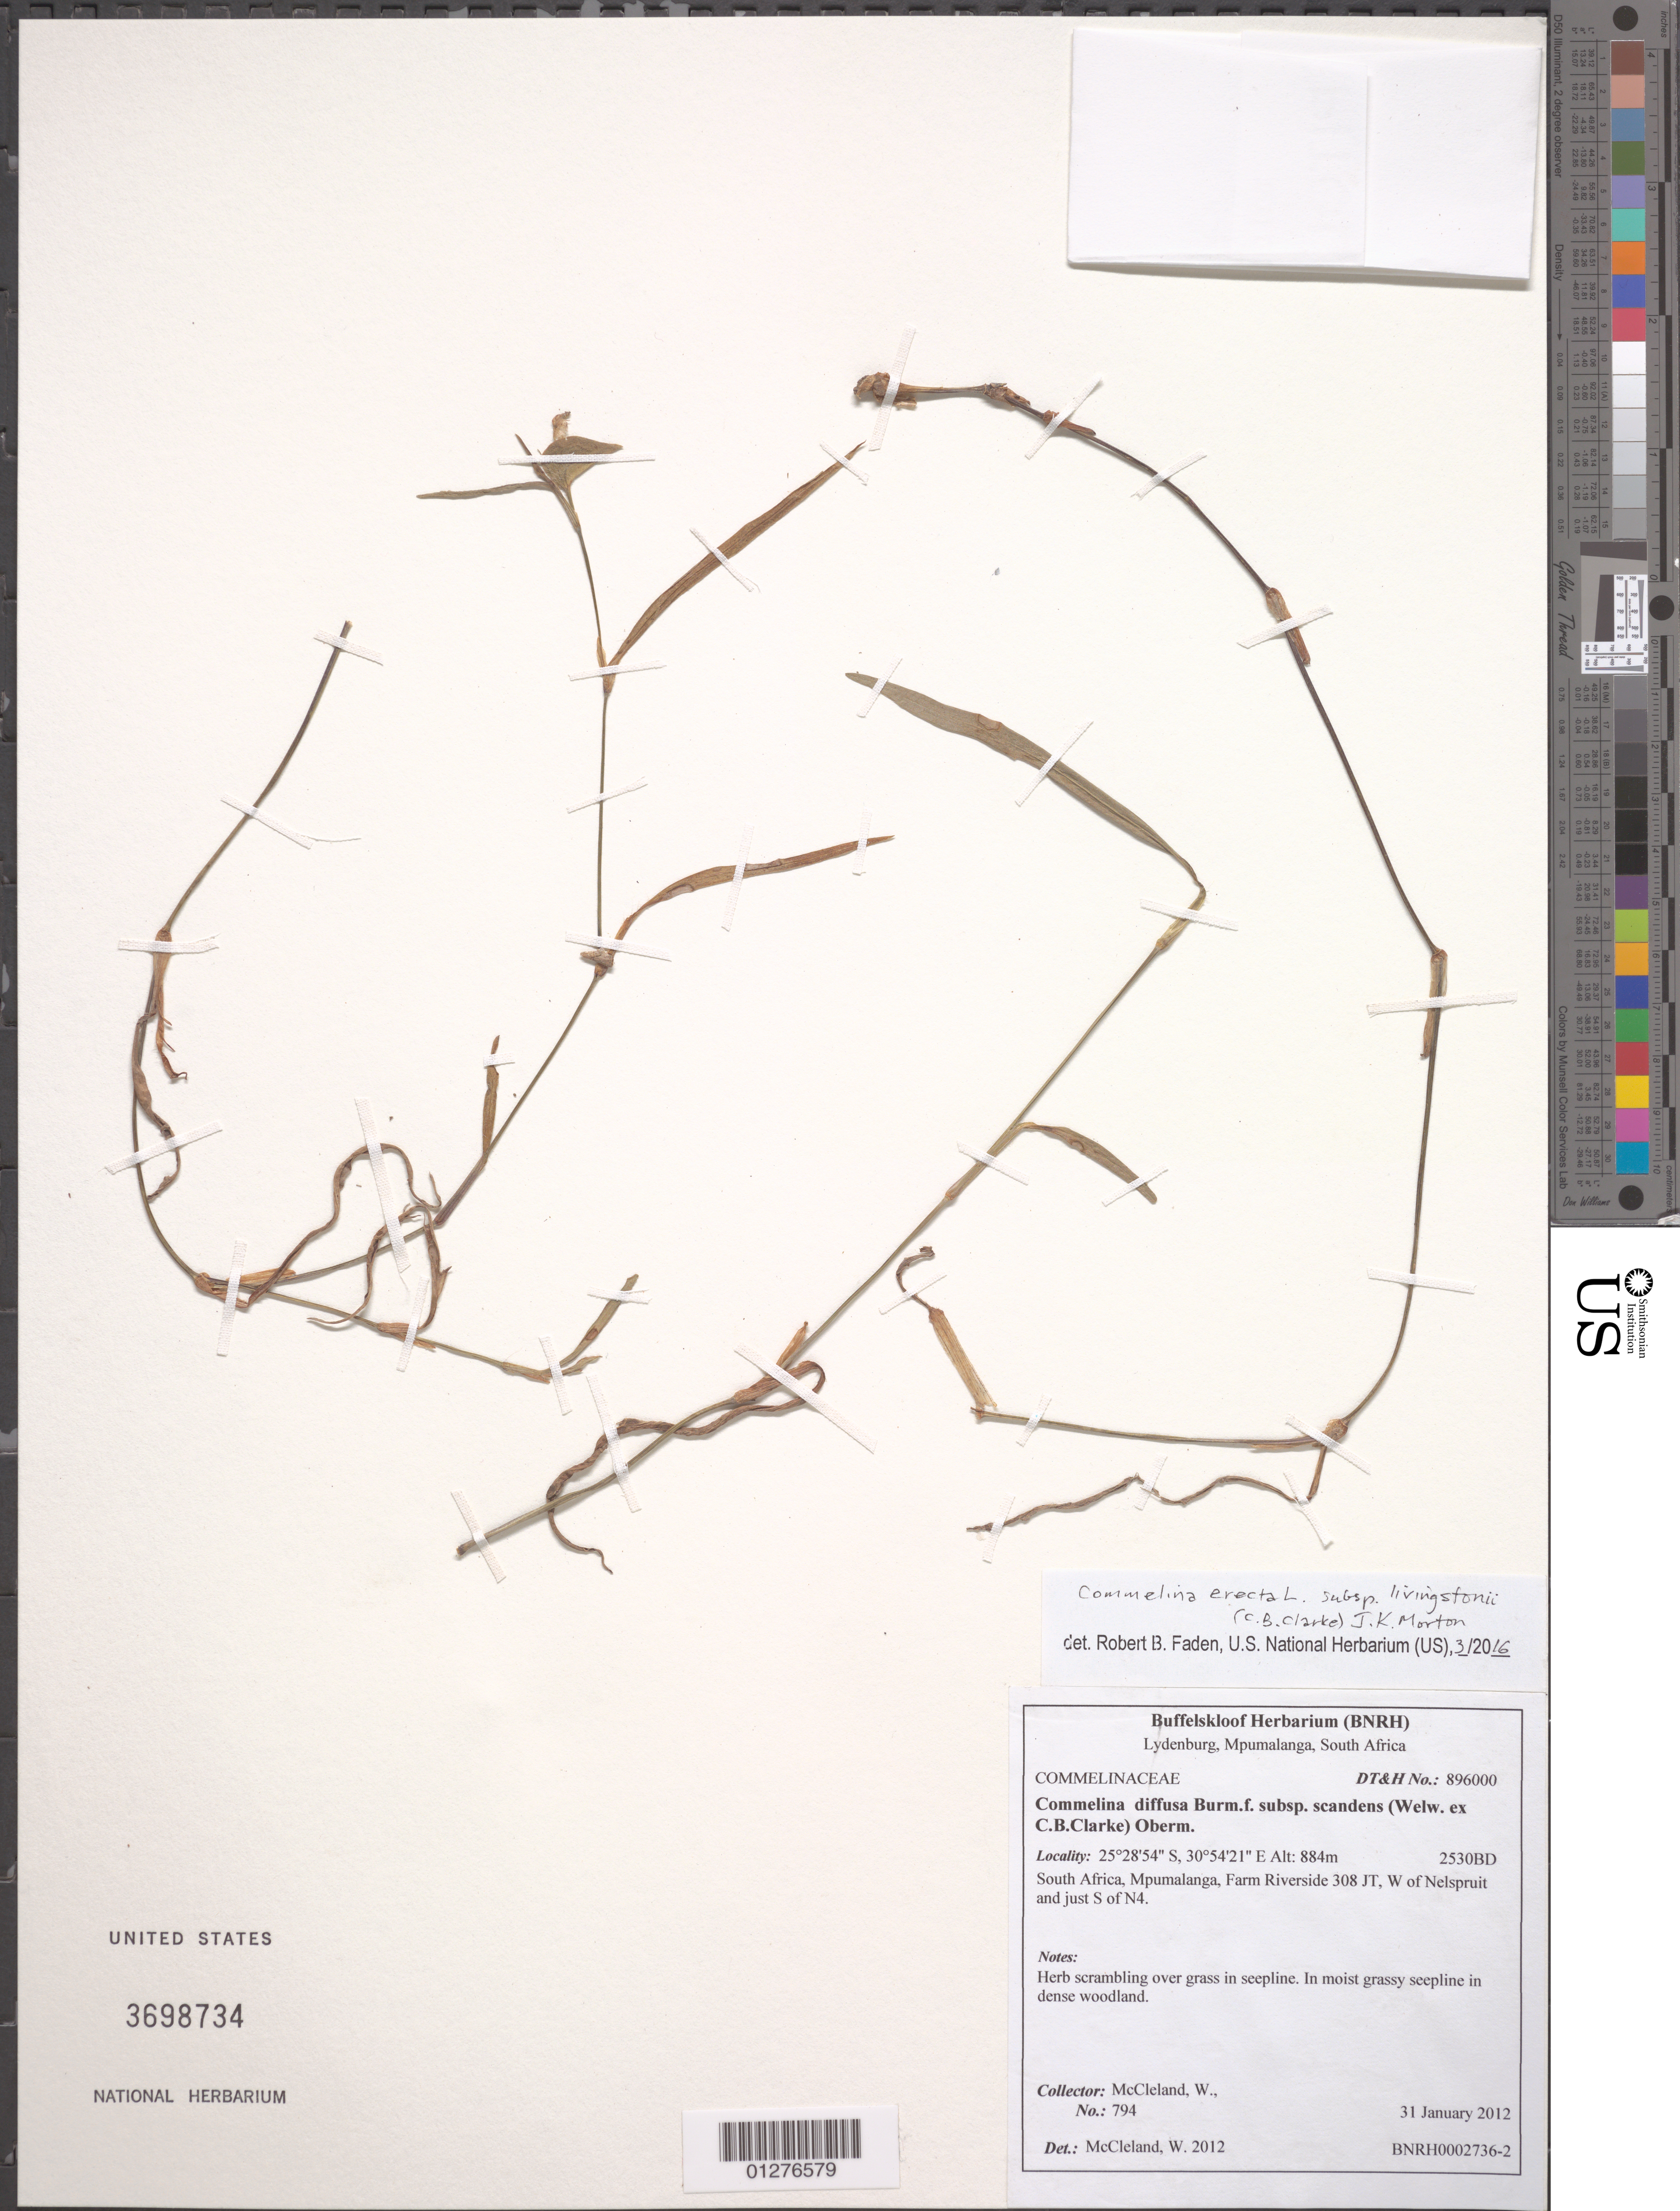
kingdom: Plantae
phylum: Tracheophyta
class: Liliopsida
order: Commelinales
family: Commelinaceae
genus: Commelina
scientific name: Commelina erecta subsp. livingstonii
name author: (C.B. Clarke) J.K. Morton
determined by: Faden, Robert B., (US), Smithsonian Institution - National Museum of Natural History (UNITED STATES)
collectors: W. McCleland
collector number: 794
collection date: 2012-01-31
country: South Africa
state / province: Mpumalanga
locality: Farm Riverside 308 JT, W of Nelspruit and just S of N4.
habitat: In moist grassy seepline in dense woodland.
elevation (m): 884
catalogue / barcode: US 3698734